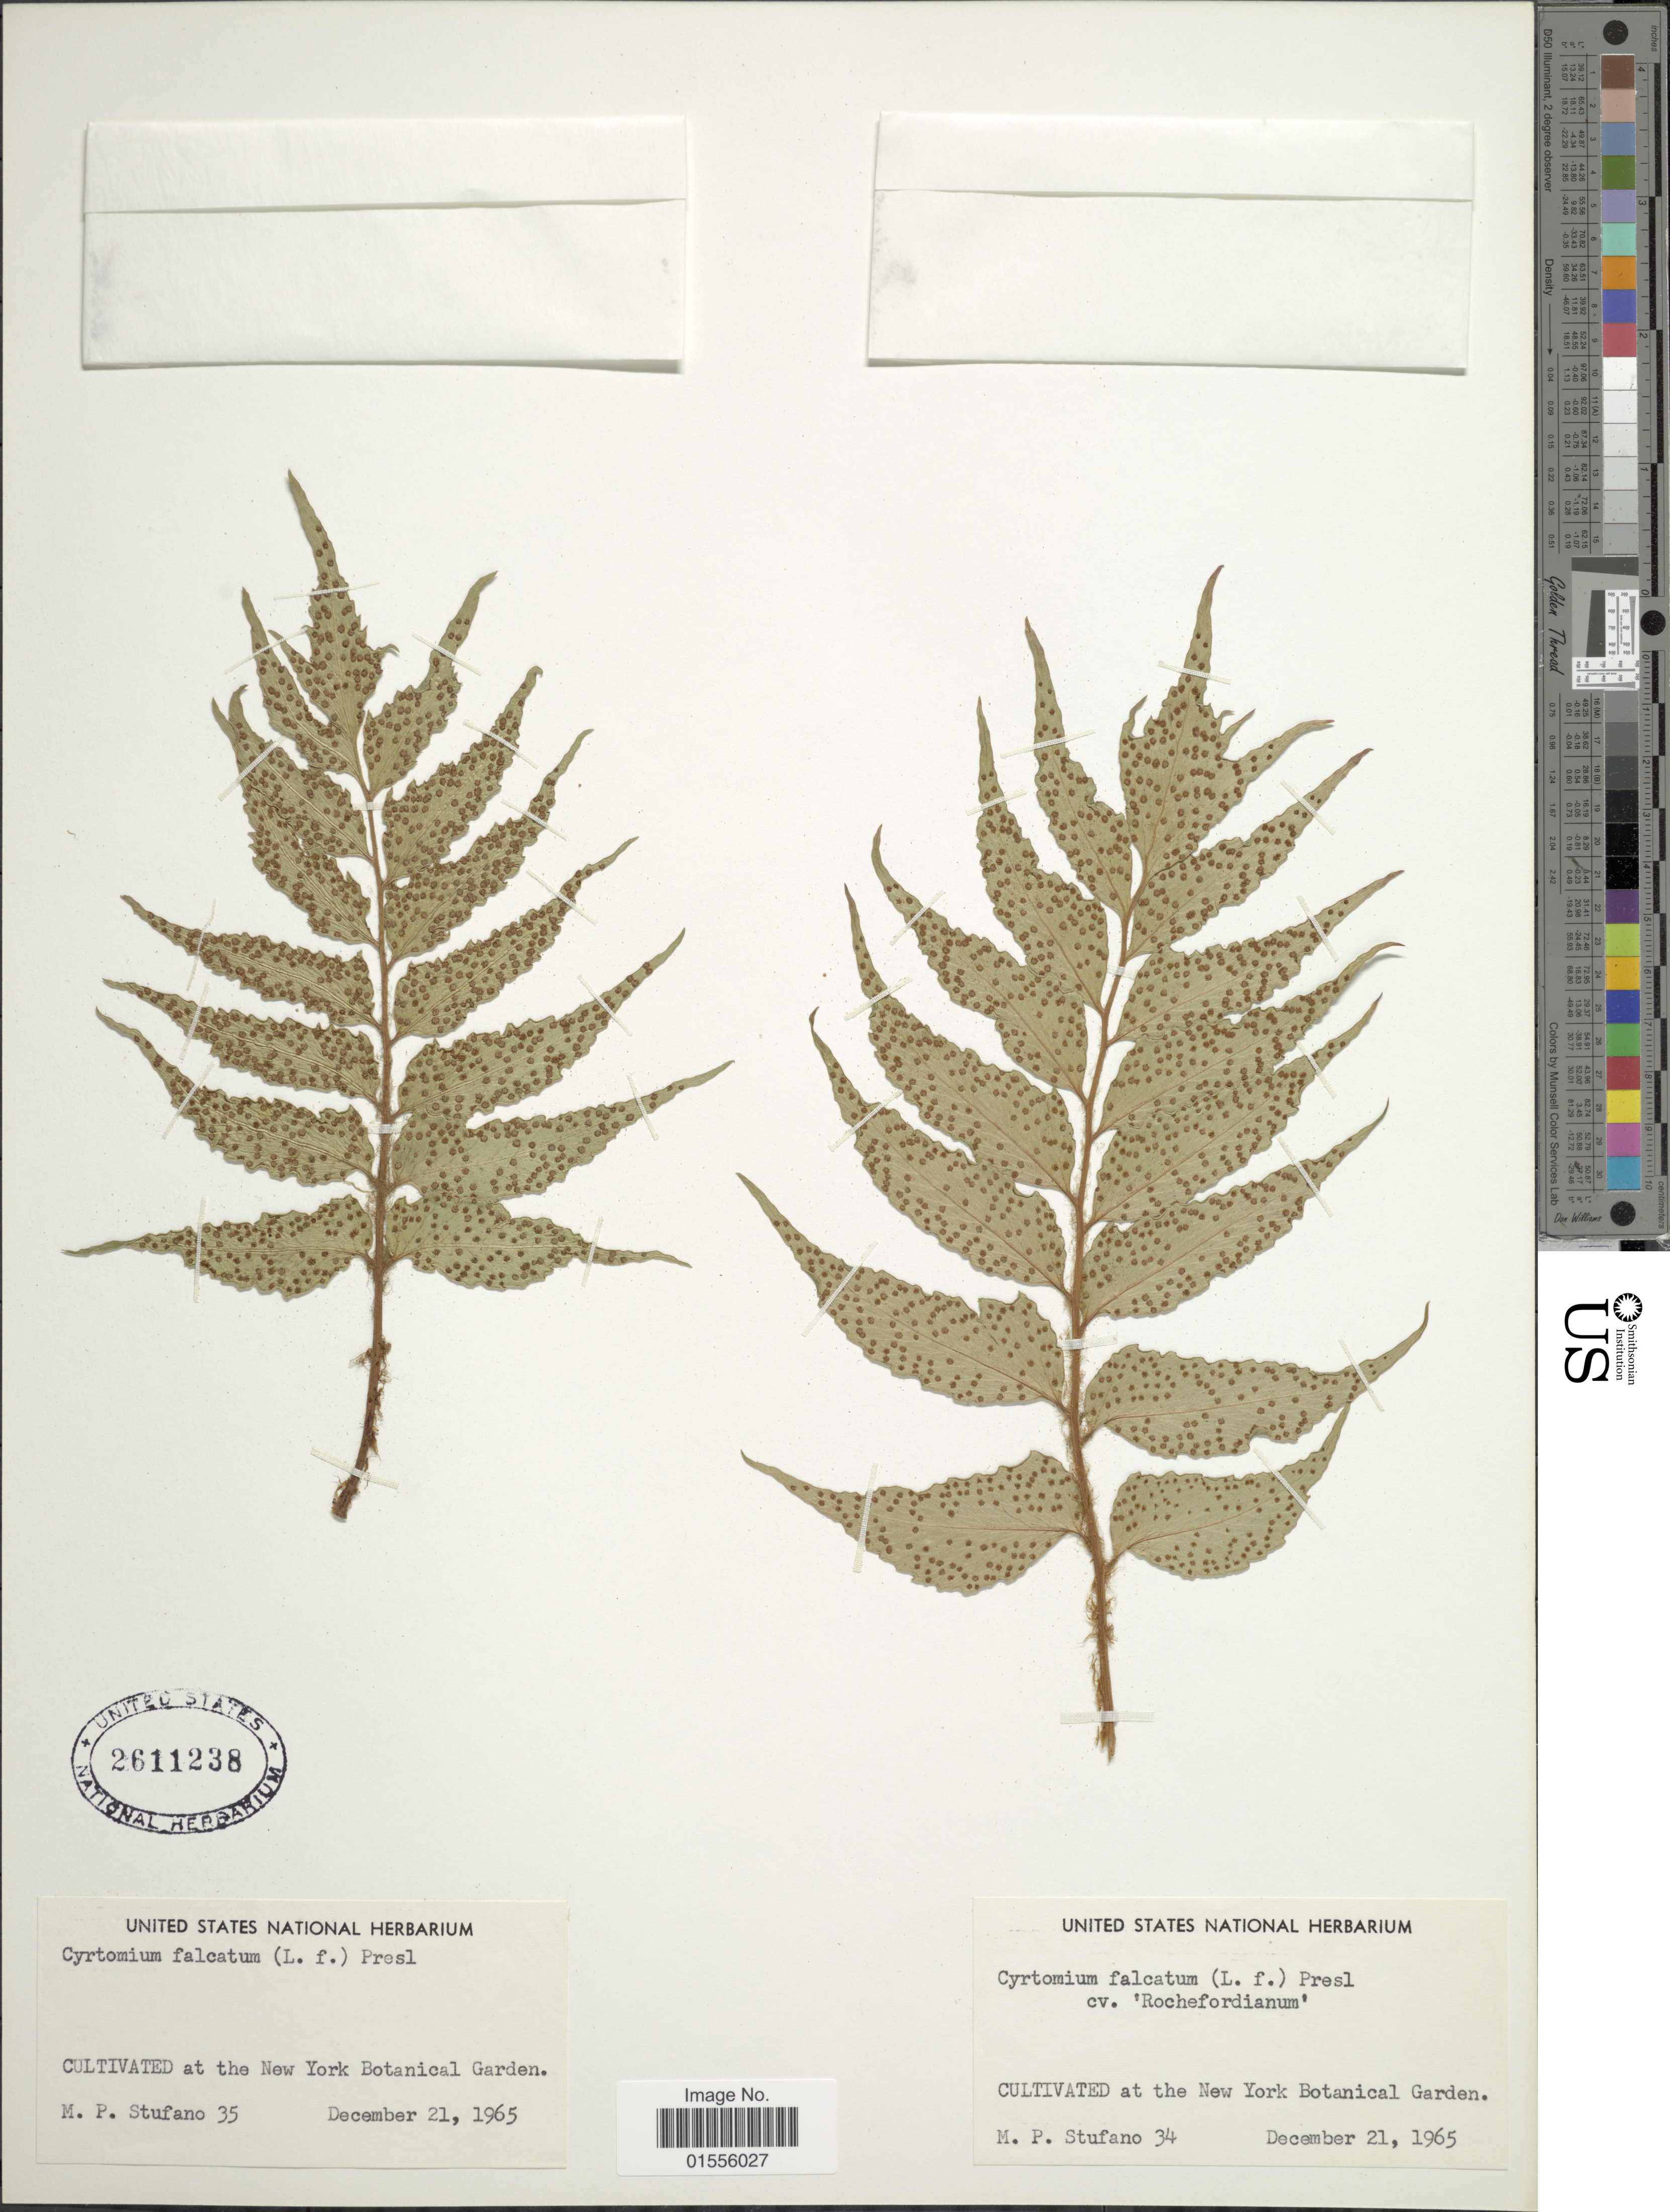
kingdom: Plantae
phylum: Tracheophyta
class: Polypodiopsida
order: Polypodiales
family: Dryopteridaceae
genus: Cyrtomium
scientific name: Cyrtomium falcatum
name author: (L. f.) C. Presl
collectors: M. Stufano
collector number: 35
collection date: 1965-12-21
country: United States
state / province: New York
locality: Cultivated at the New York Botanical Garden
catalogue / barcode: US 2611238